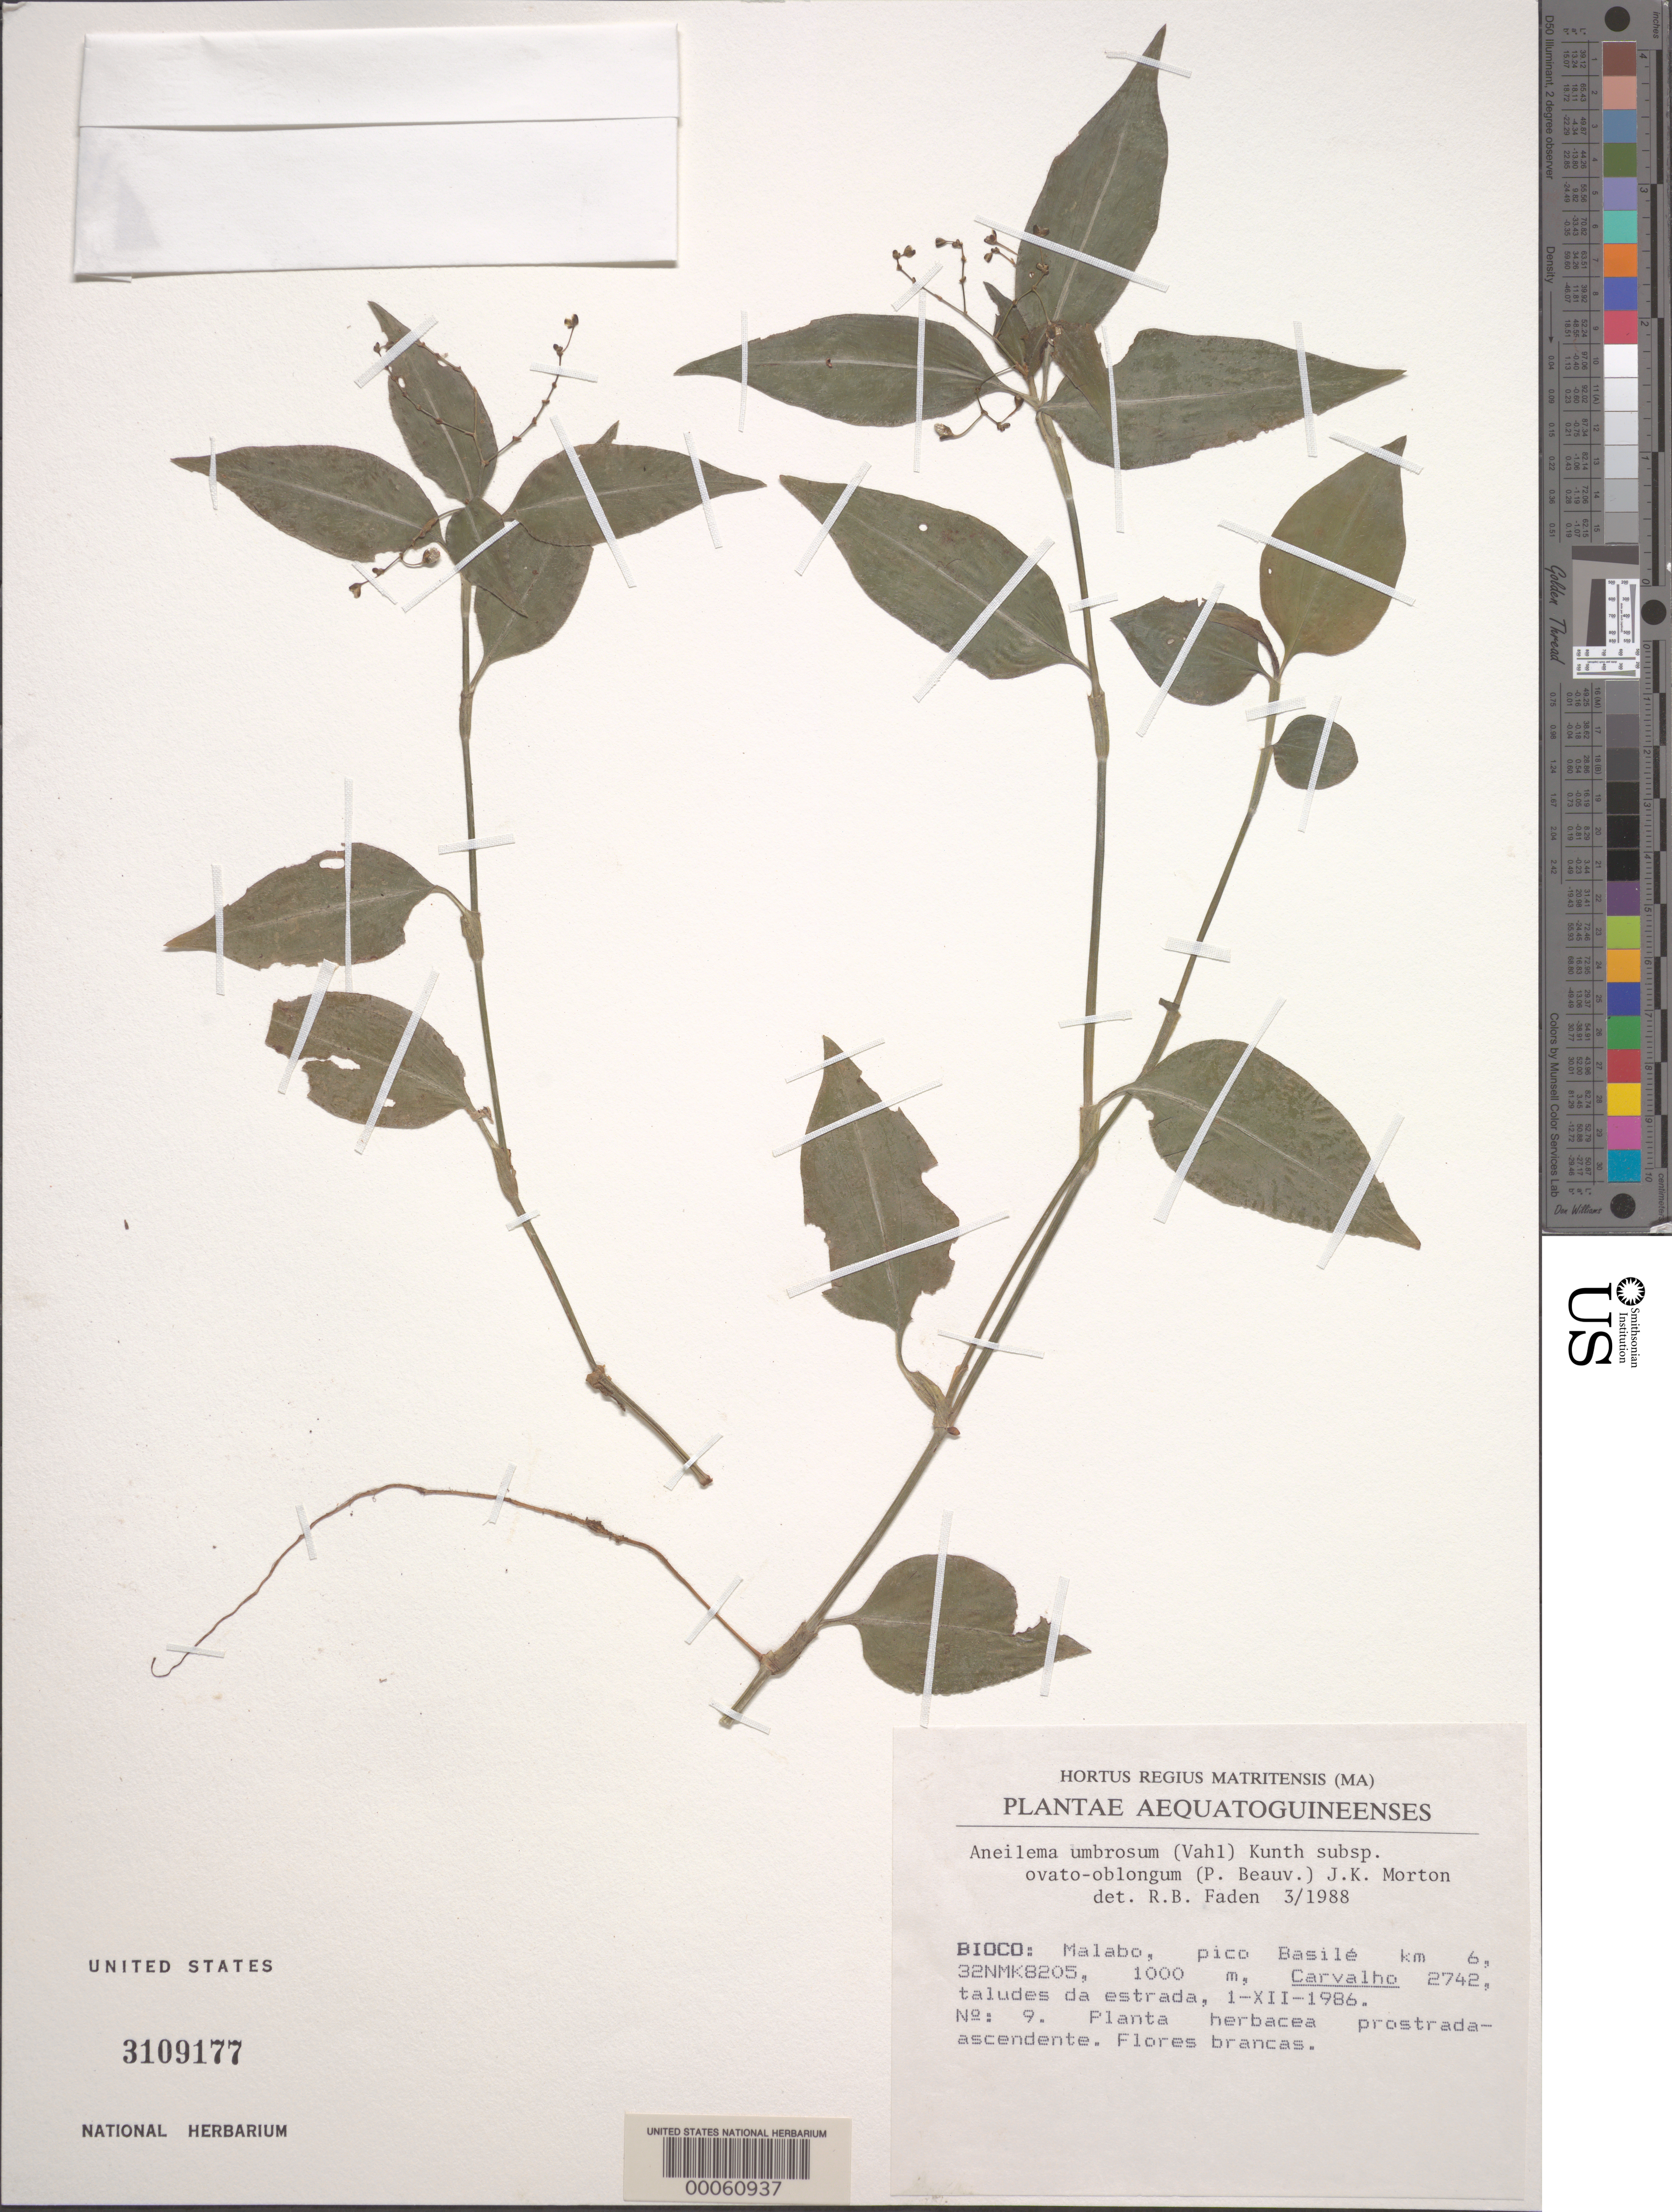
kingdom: Plantae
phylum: Tracheophyta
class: Liliopsida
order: Commelinales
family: Commelinaceae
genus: Aneilema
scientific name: Aneilema umbrosum subsp. ovato-oblongum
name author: (P. Beauv.) J.K. Morton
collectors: A. M. Carvalho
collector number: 2742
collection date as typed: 01 Dec 1986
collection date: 1986-12-01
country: Equatorial Guinea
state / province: Bioko Norte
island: Bioko Island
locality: Malabo, Pico Basile, km 6. [former Province of Fernando Pó (Bioko).]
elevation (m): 1000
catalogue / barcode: US 3109177